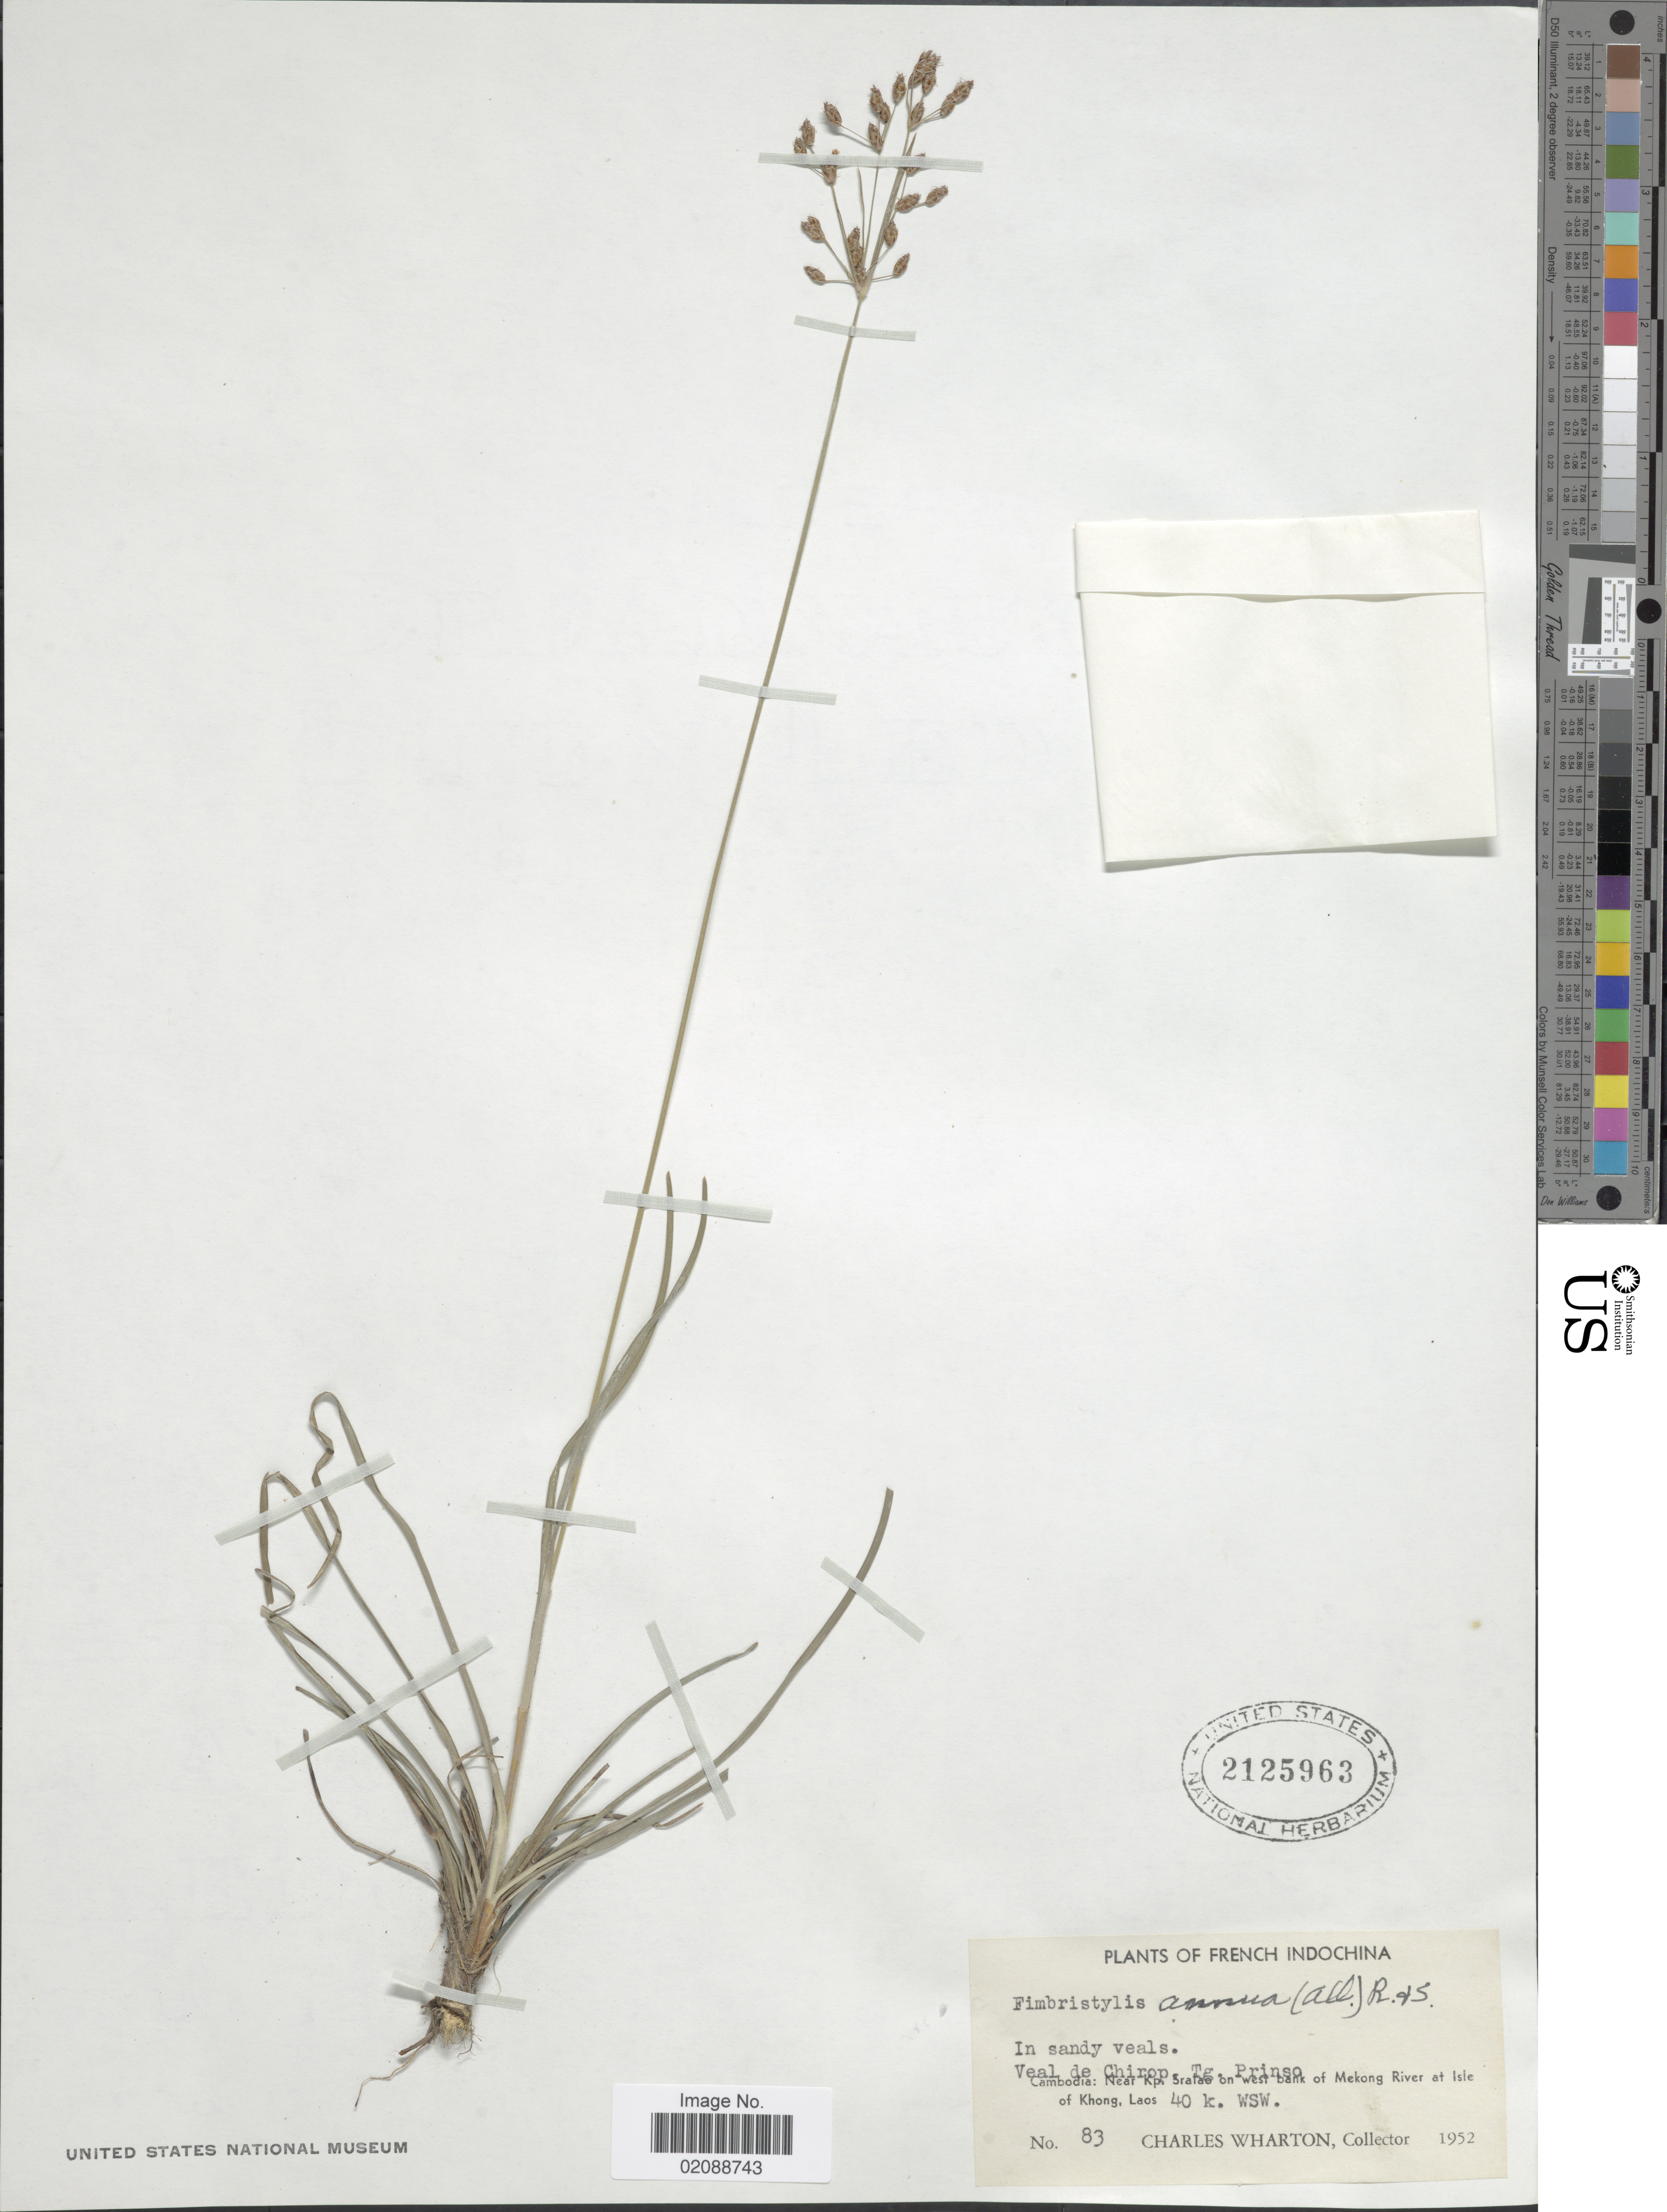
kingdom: Plantae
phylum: Tracheophyta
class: Liliopsida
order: Poales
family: Cyperaceae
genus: Fimbristylis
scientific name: Fimbristylis annua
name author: (All.) Roem. & Schult.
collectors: C. Wharton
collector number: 83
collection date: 1952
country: Cambodia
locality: French Indochina, Veal de Chirop, Tg. Prinso, Cambodia: Near Kp. Sralao on west bank of Mekong River at Isle of Khong, Laos, 40 k. WSW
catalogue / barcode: US 2125963